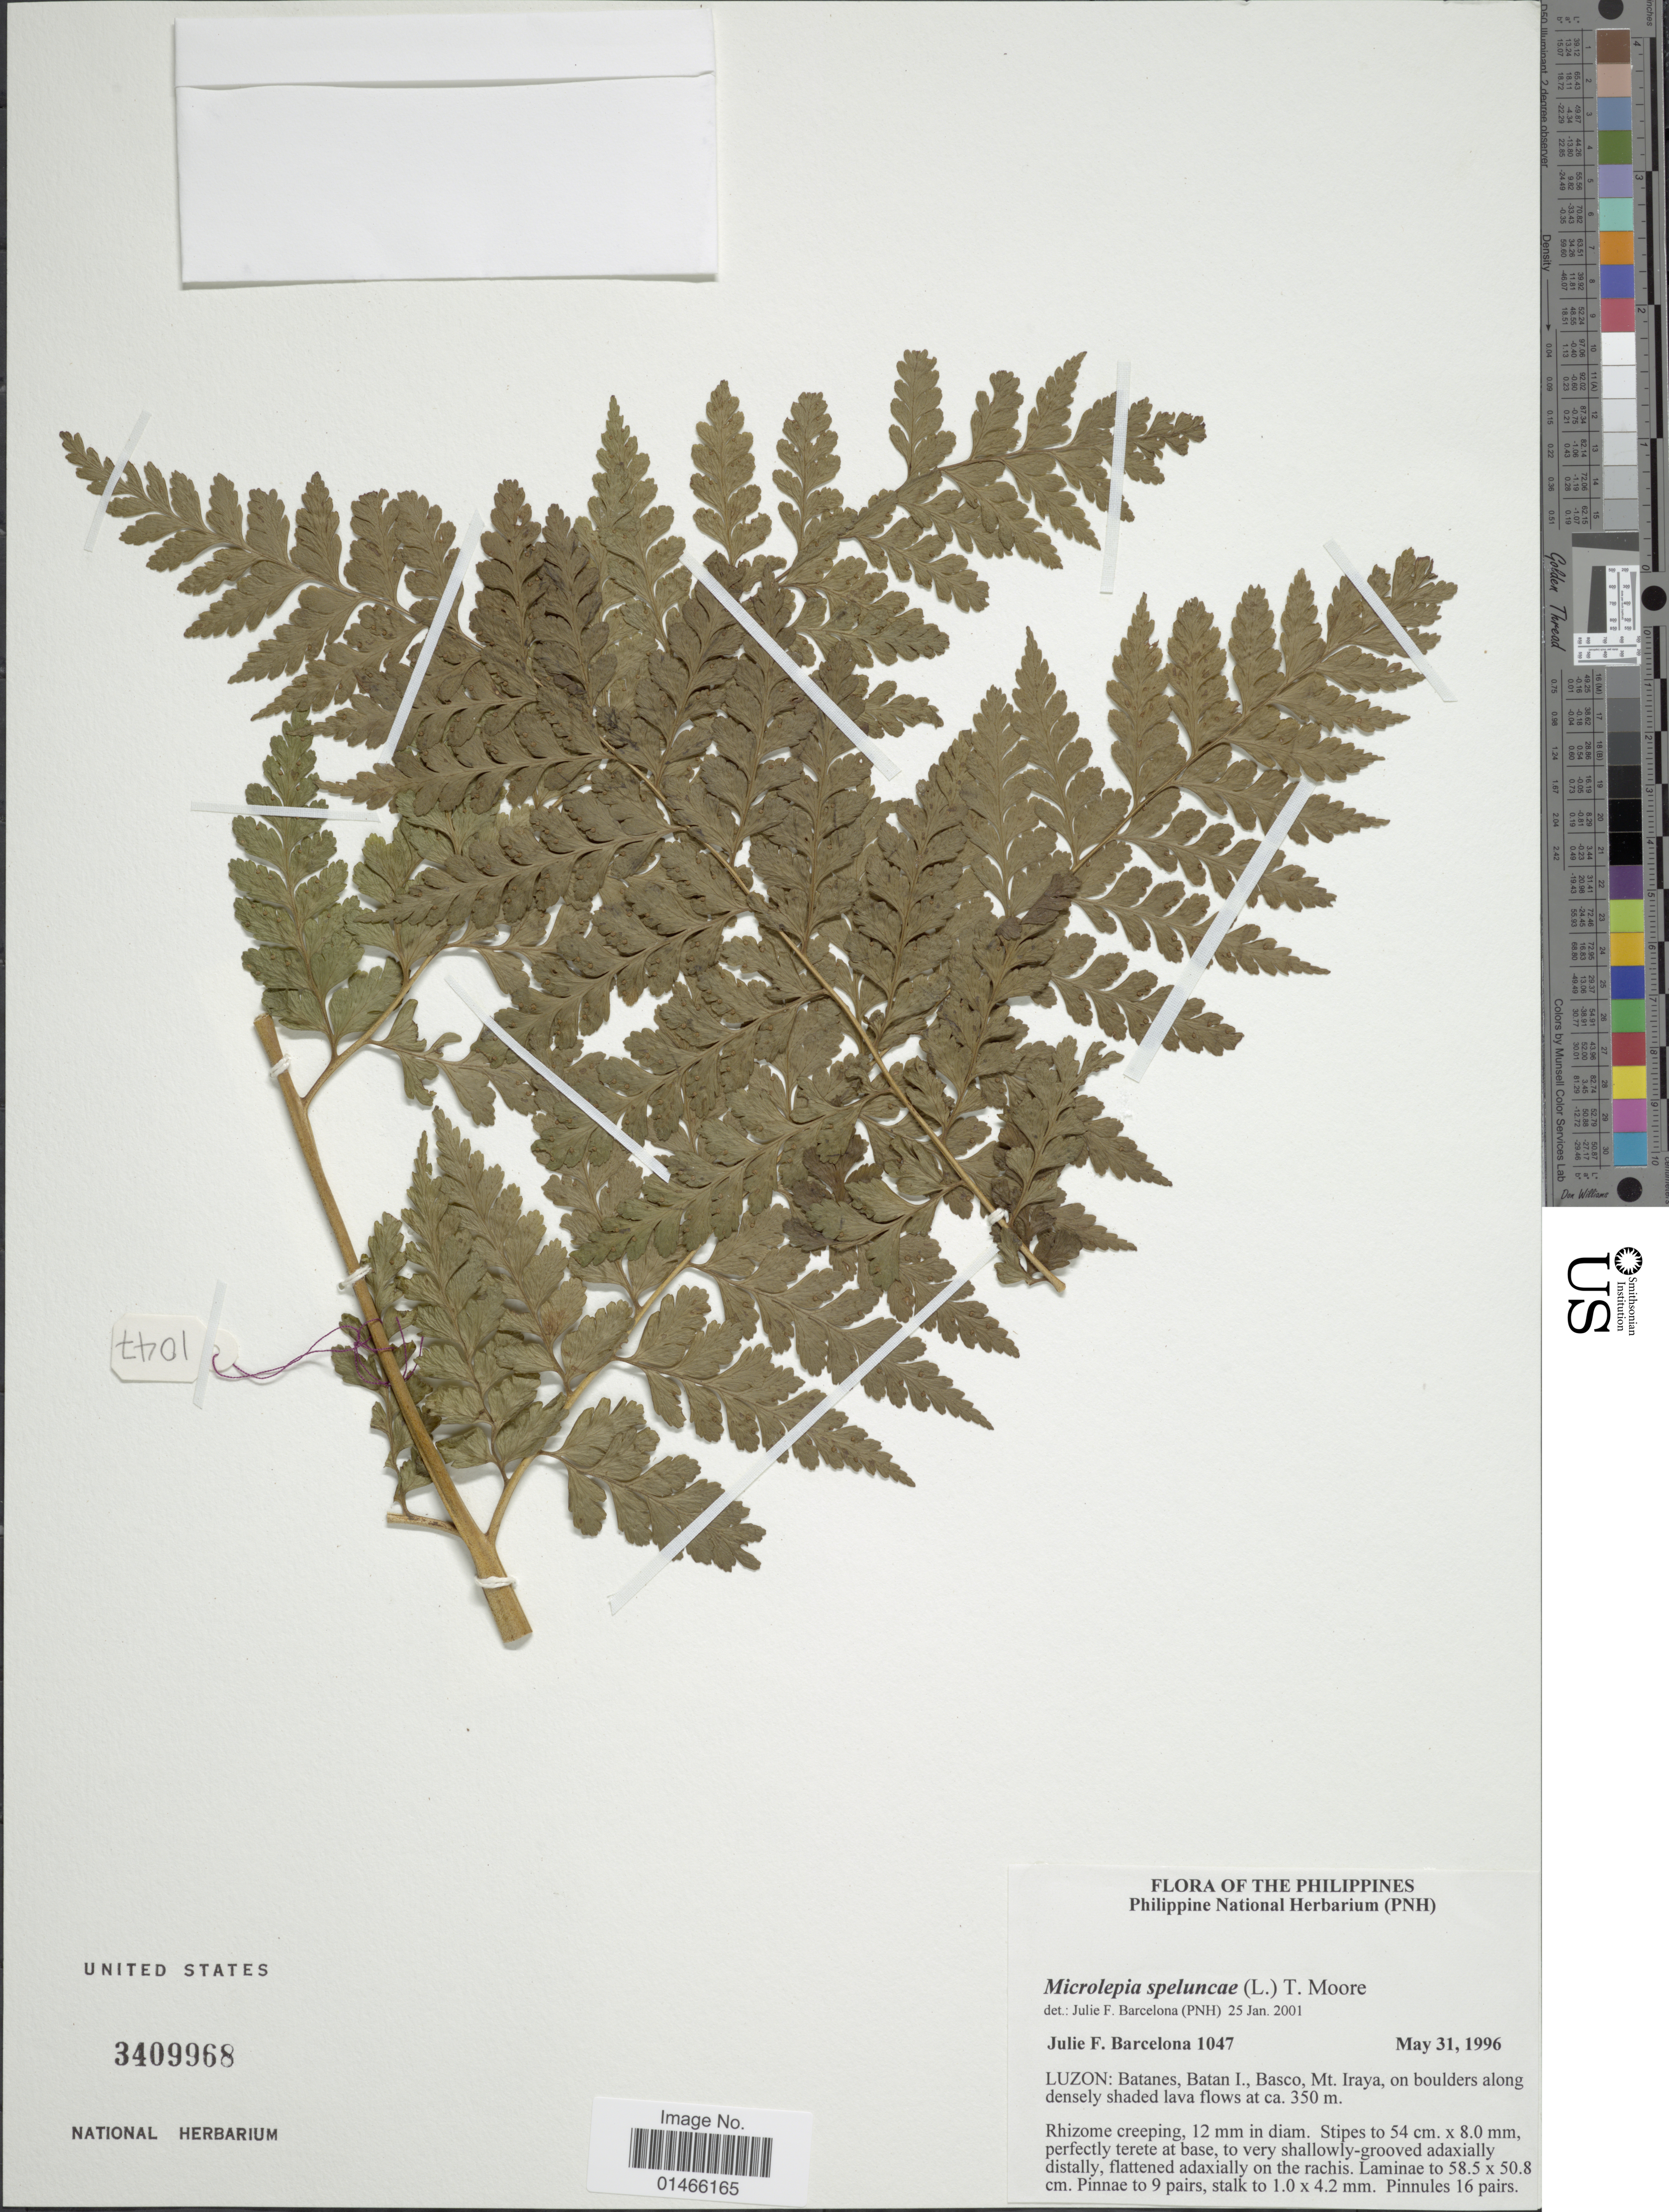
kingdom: Plantae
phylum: Tracheophyta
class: Polypodiopsida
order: Polypodiales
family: Dennstaedtiaceae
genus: Microlepia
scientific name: Microlepia sp.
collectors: J. F. Barcelona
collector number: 1047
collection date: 1996-05-31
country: Philippines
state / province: Cagayan Valley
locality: Luzon: Batanes, Basco, Mt. Iraya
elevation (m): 350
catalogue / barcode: US 3409968